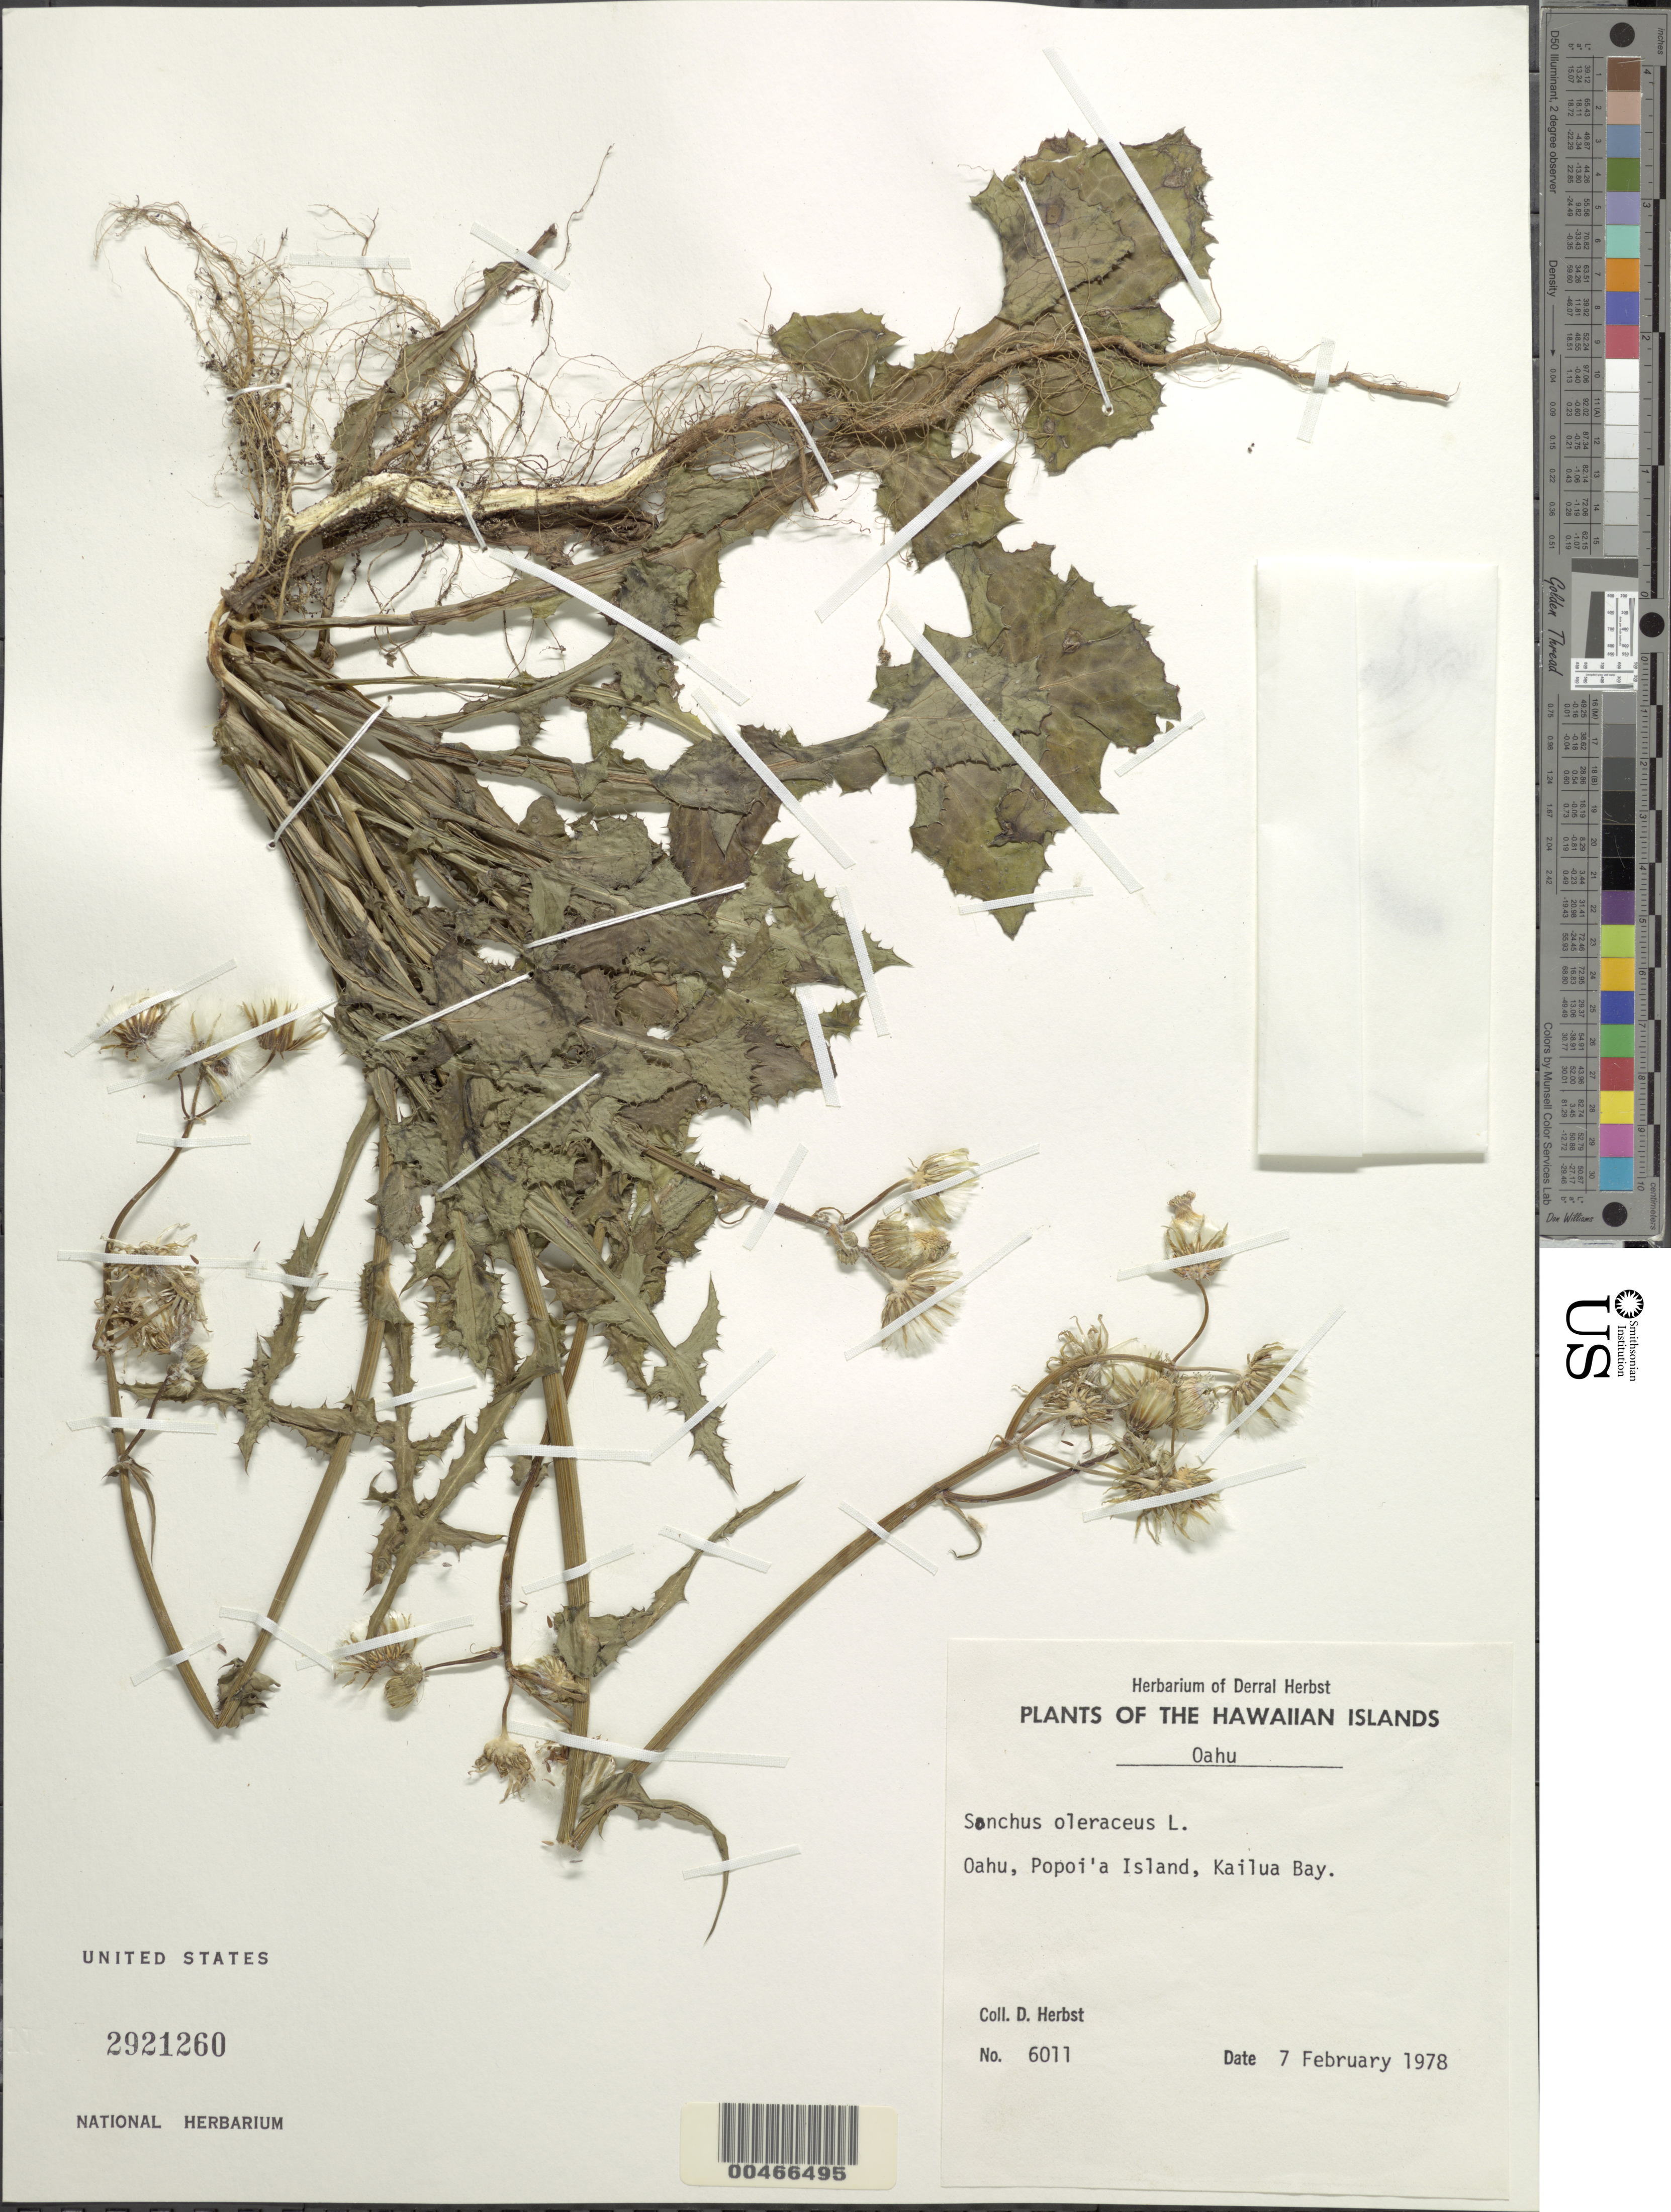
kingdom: Plantae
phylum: Tracheophyta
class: Magnoliopsida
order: Asterales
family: Asteraceae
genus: Sonchus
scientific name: Sonchus oleraceus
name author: L.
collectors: D. R. Herbst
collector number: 6011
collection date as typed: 7 Feb 1978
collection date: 1978-02-07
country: United States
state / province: Hawaii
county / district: Honolulu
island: Oahu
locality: Popoi'a Island, Kailua Bay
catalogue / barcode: US 2921260